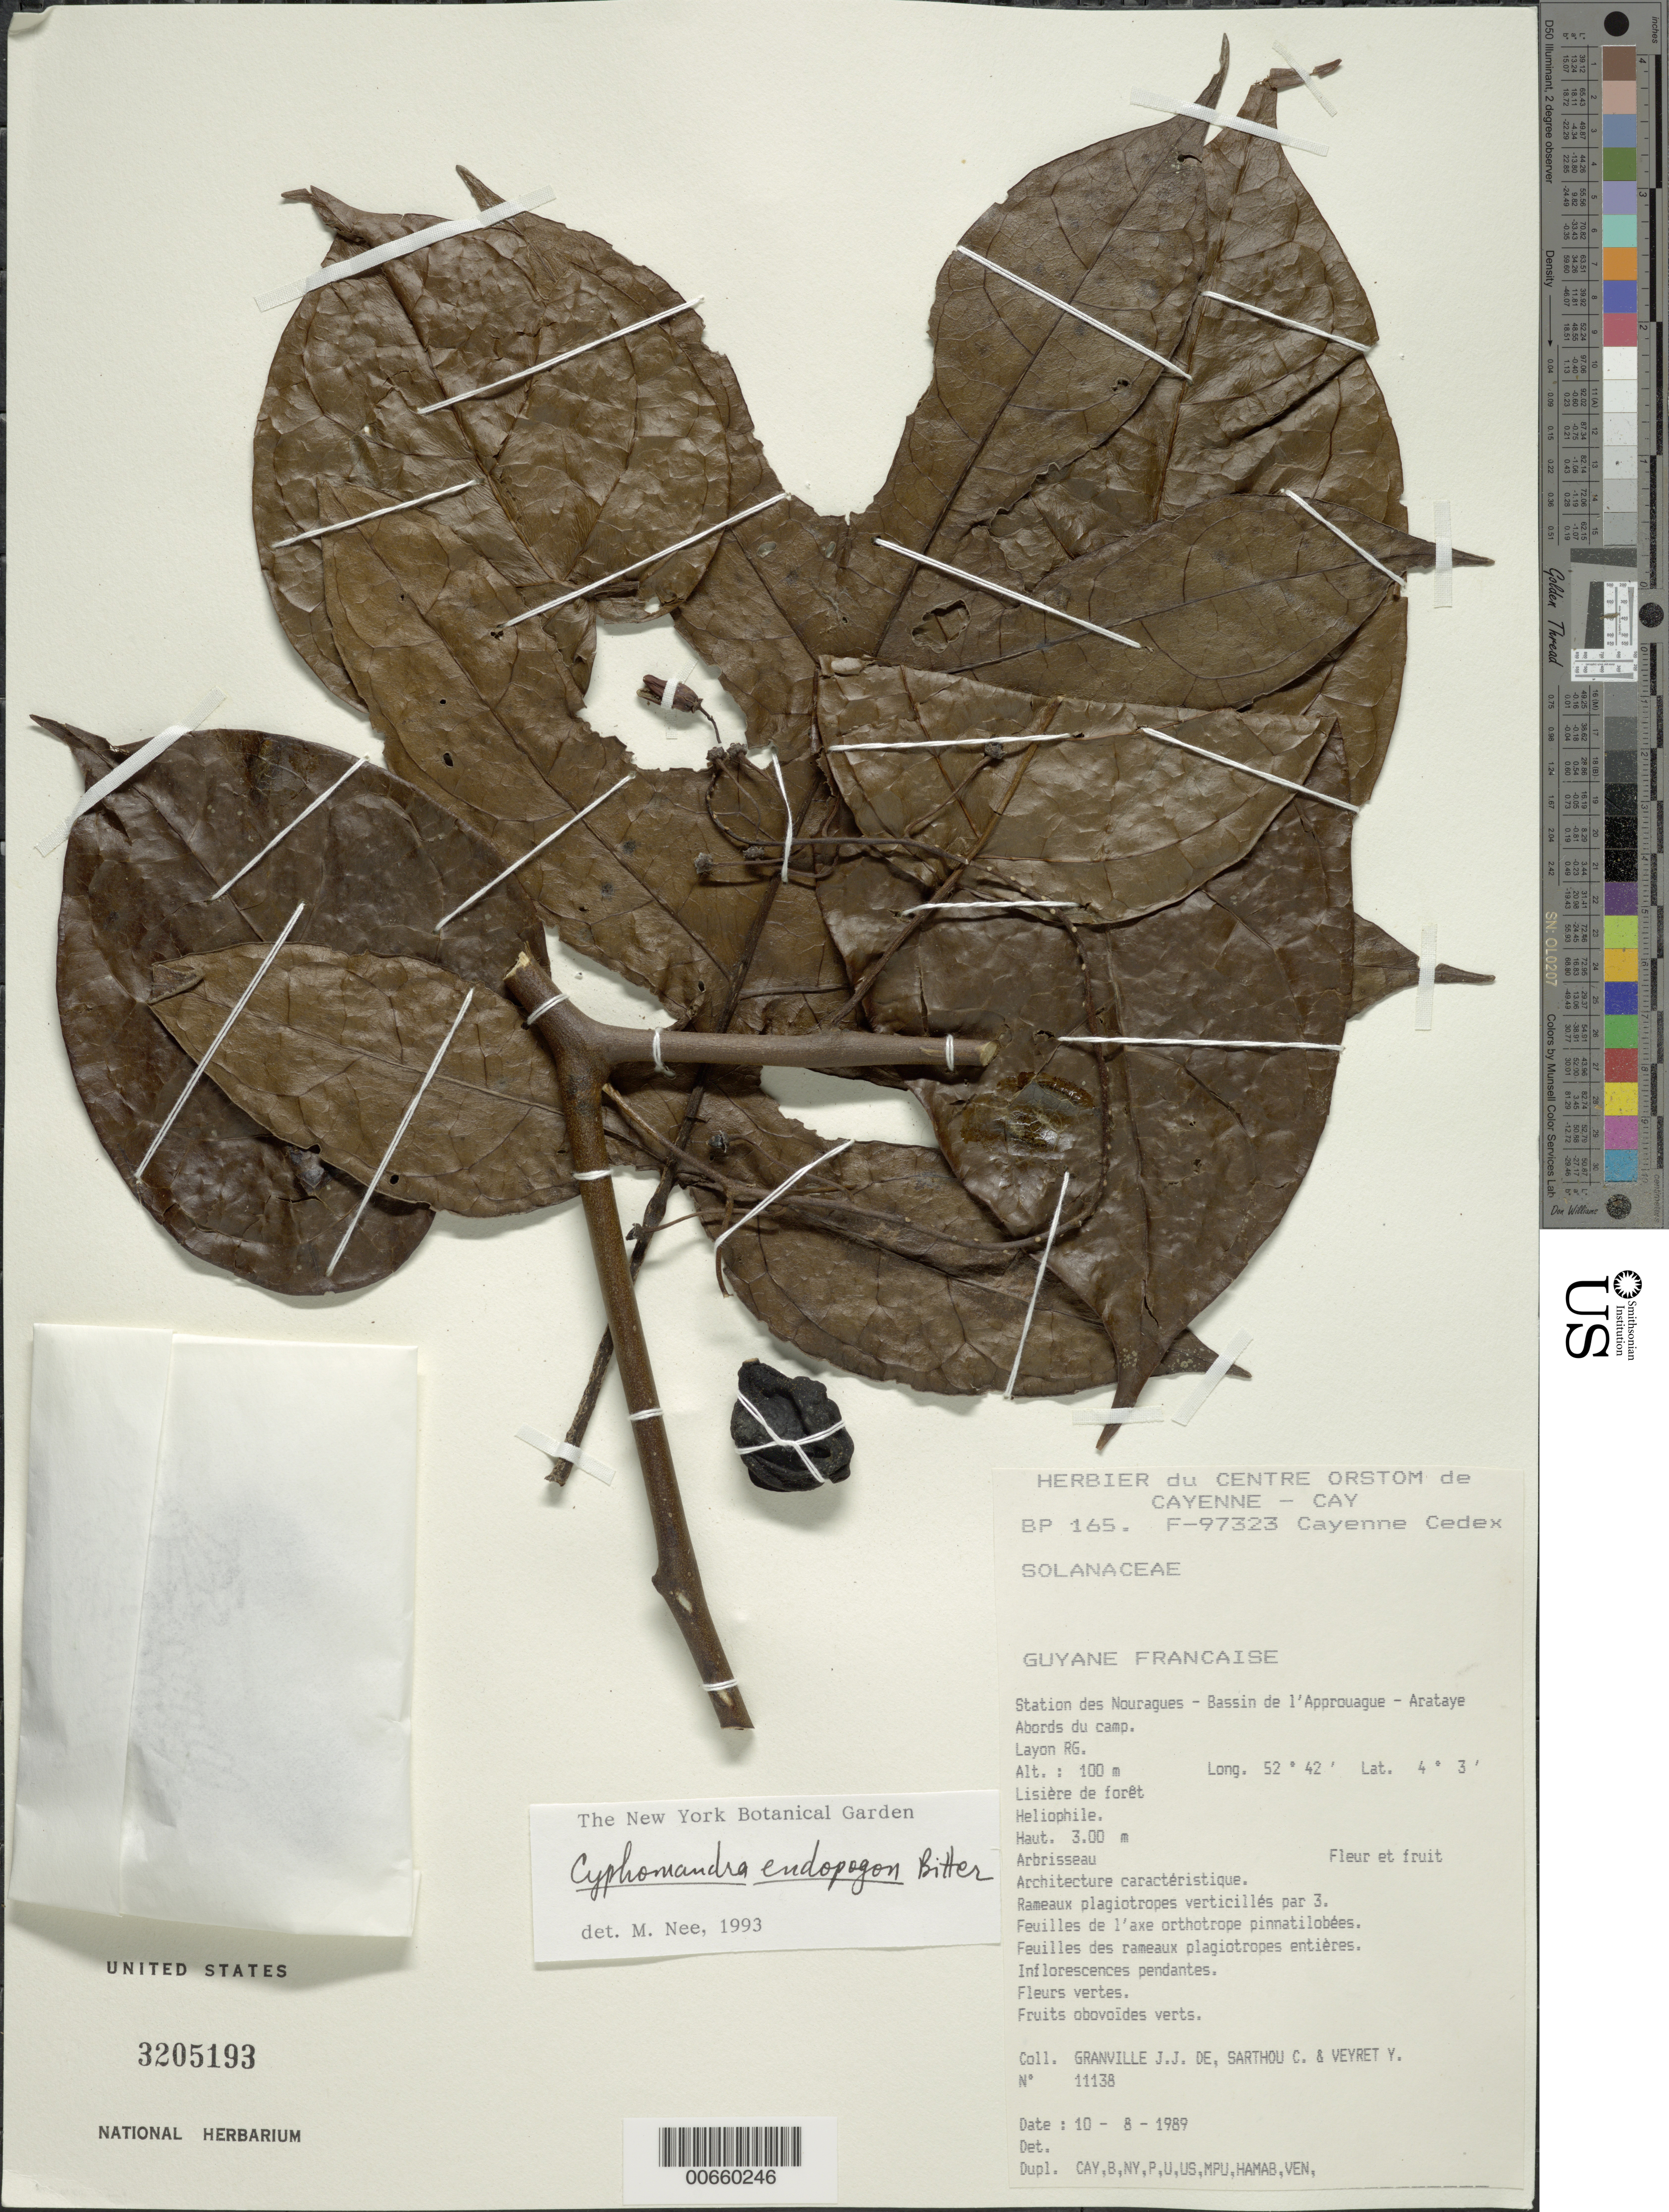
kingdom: Plantae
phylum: Tracheophyta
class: Magnoliopsida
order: Solanales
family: Solanaceae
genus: Cyphomandra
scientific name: Cyphomandra endopogon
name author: Bitter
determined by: Nee, Michael H.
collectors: J.-J. de Granville, C. Sarthou & Y. Veyret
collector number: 11138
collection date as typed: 10-Aug-89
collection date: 1989-08-10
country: French Guiana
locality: Station des Nouragues, Bassin de l'Approuague, Arataye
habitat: Lisière de forêt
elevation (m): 100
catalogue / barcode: US 3205193